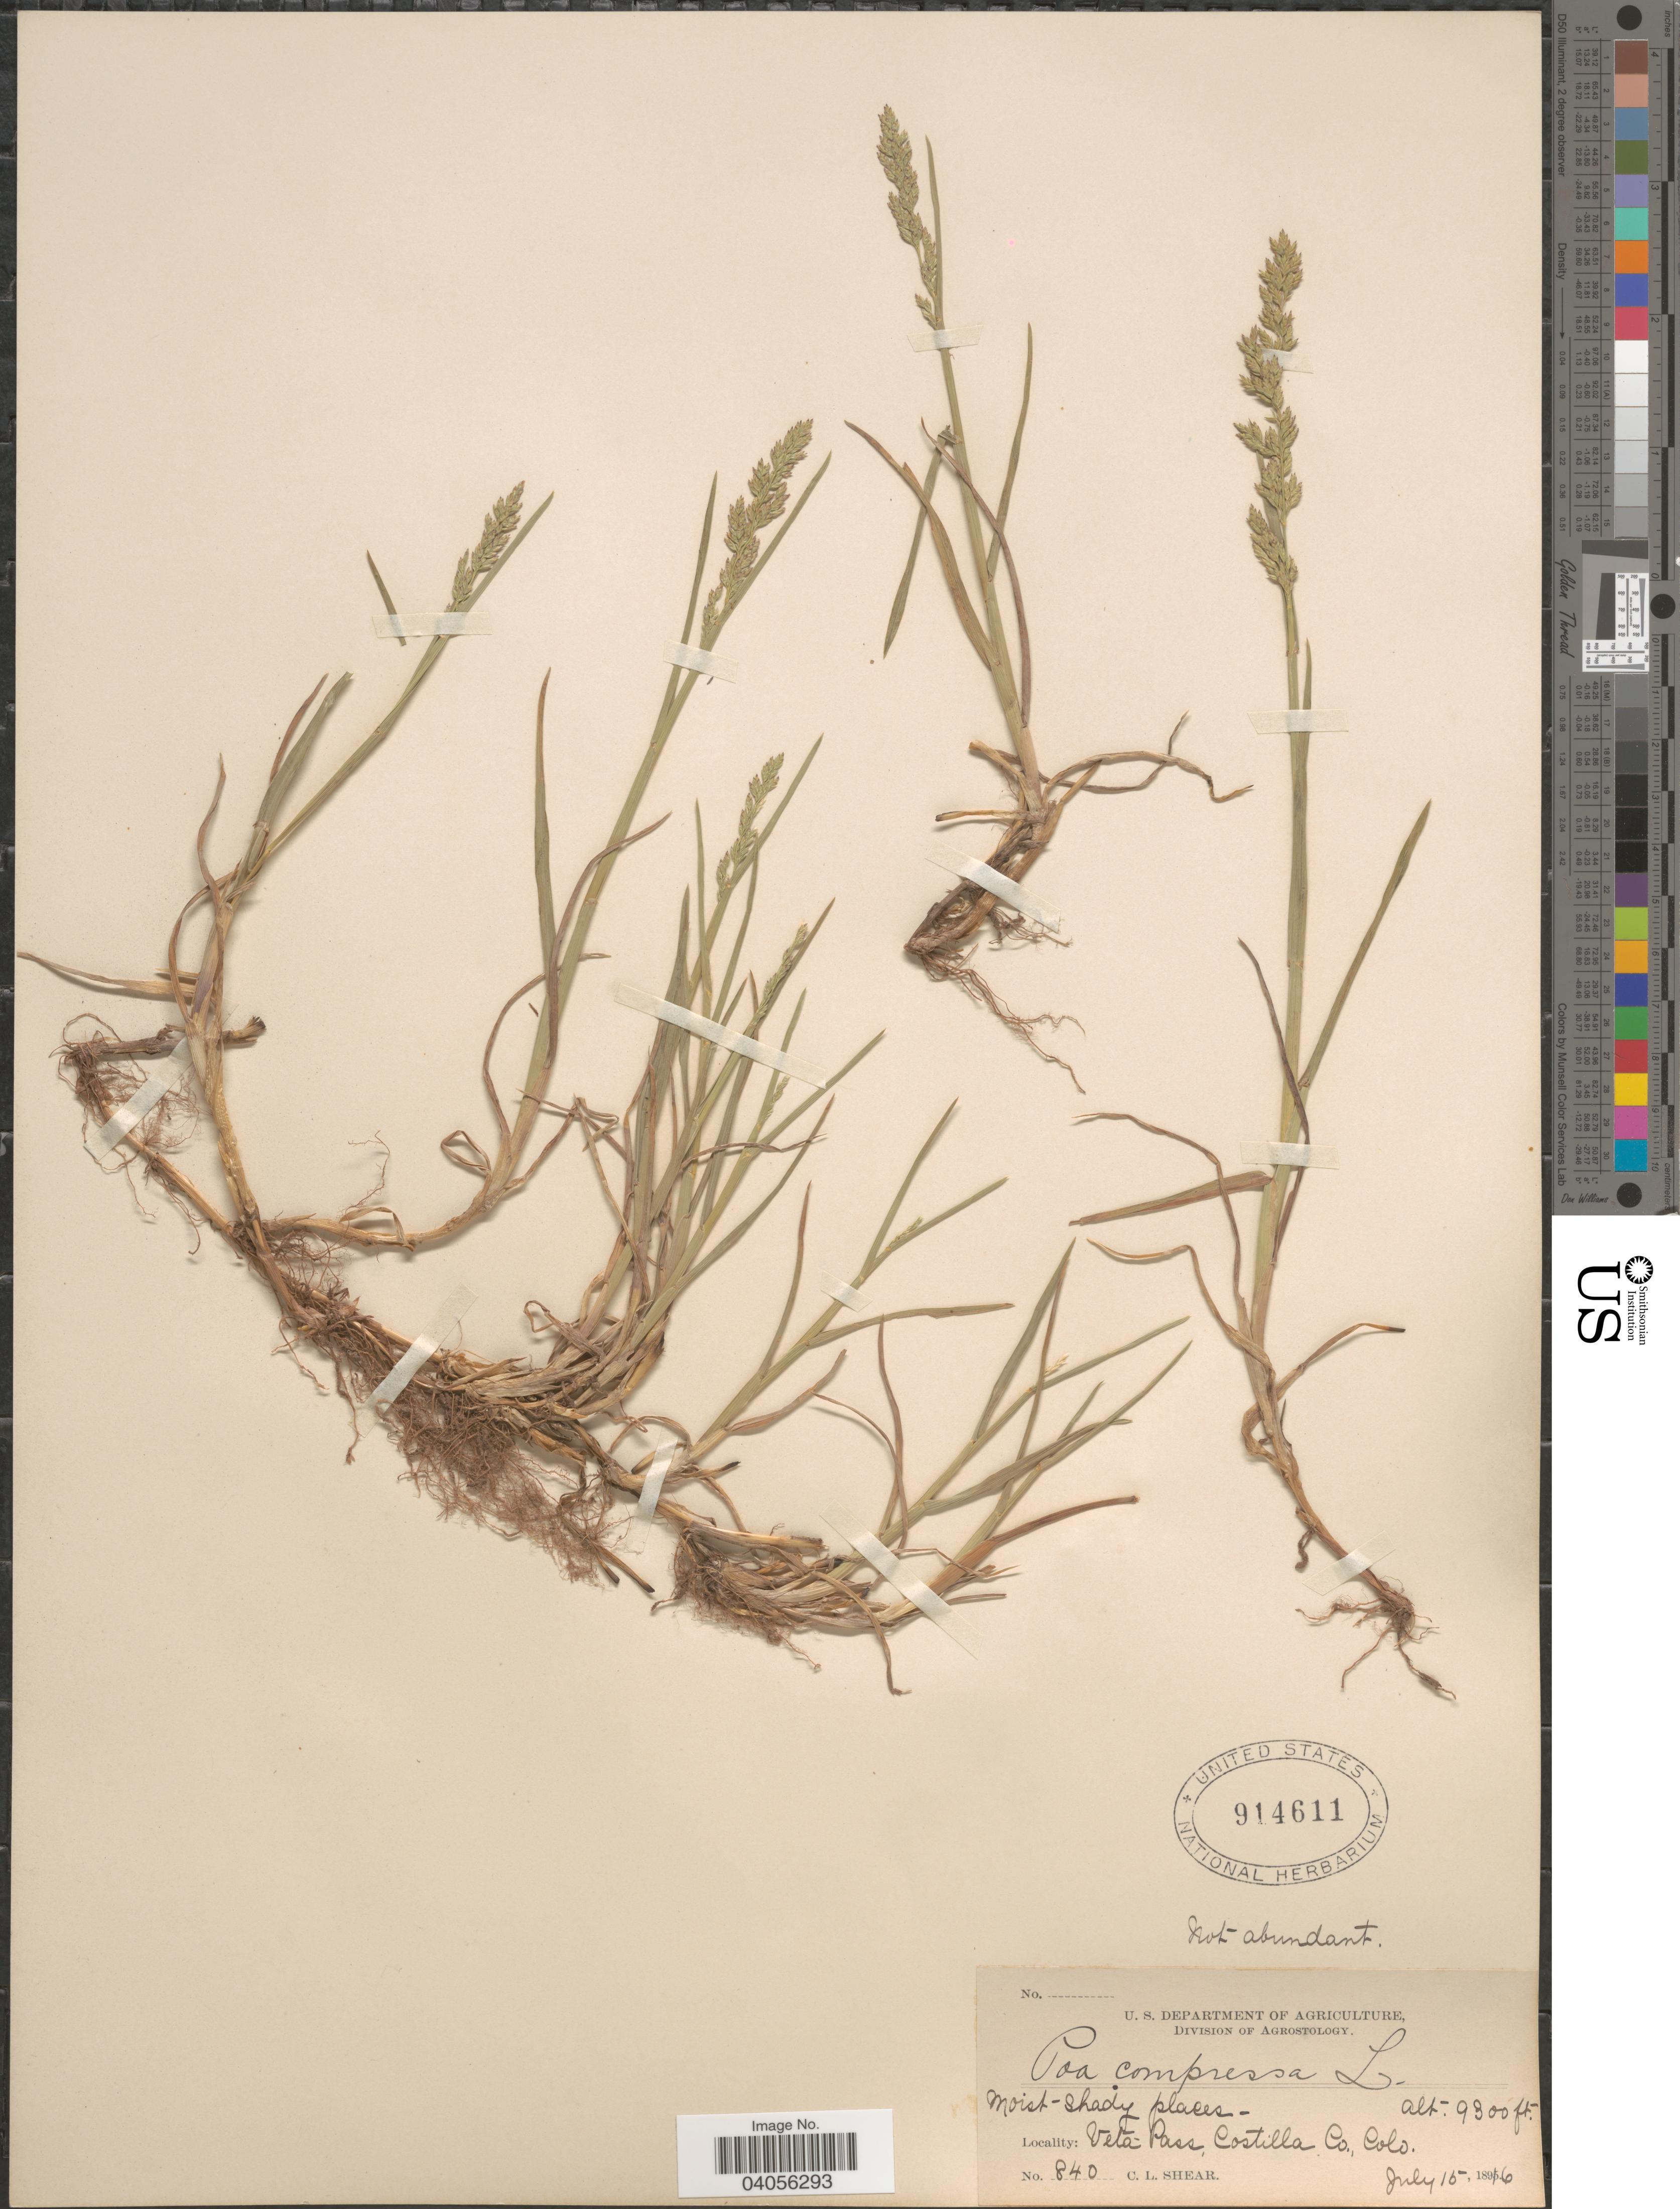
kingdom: Plantae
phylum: Tracheophyta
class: Liliopsida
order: Poales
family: Poaceae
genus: Poa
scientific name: Poa compressa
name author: L.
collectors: C. L. Shear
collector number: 840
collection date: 1896-07-15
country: United States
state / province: Colorado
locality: Veta Pass, Costilla Co.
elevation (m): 2835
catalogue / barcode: US 914611